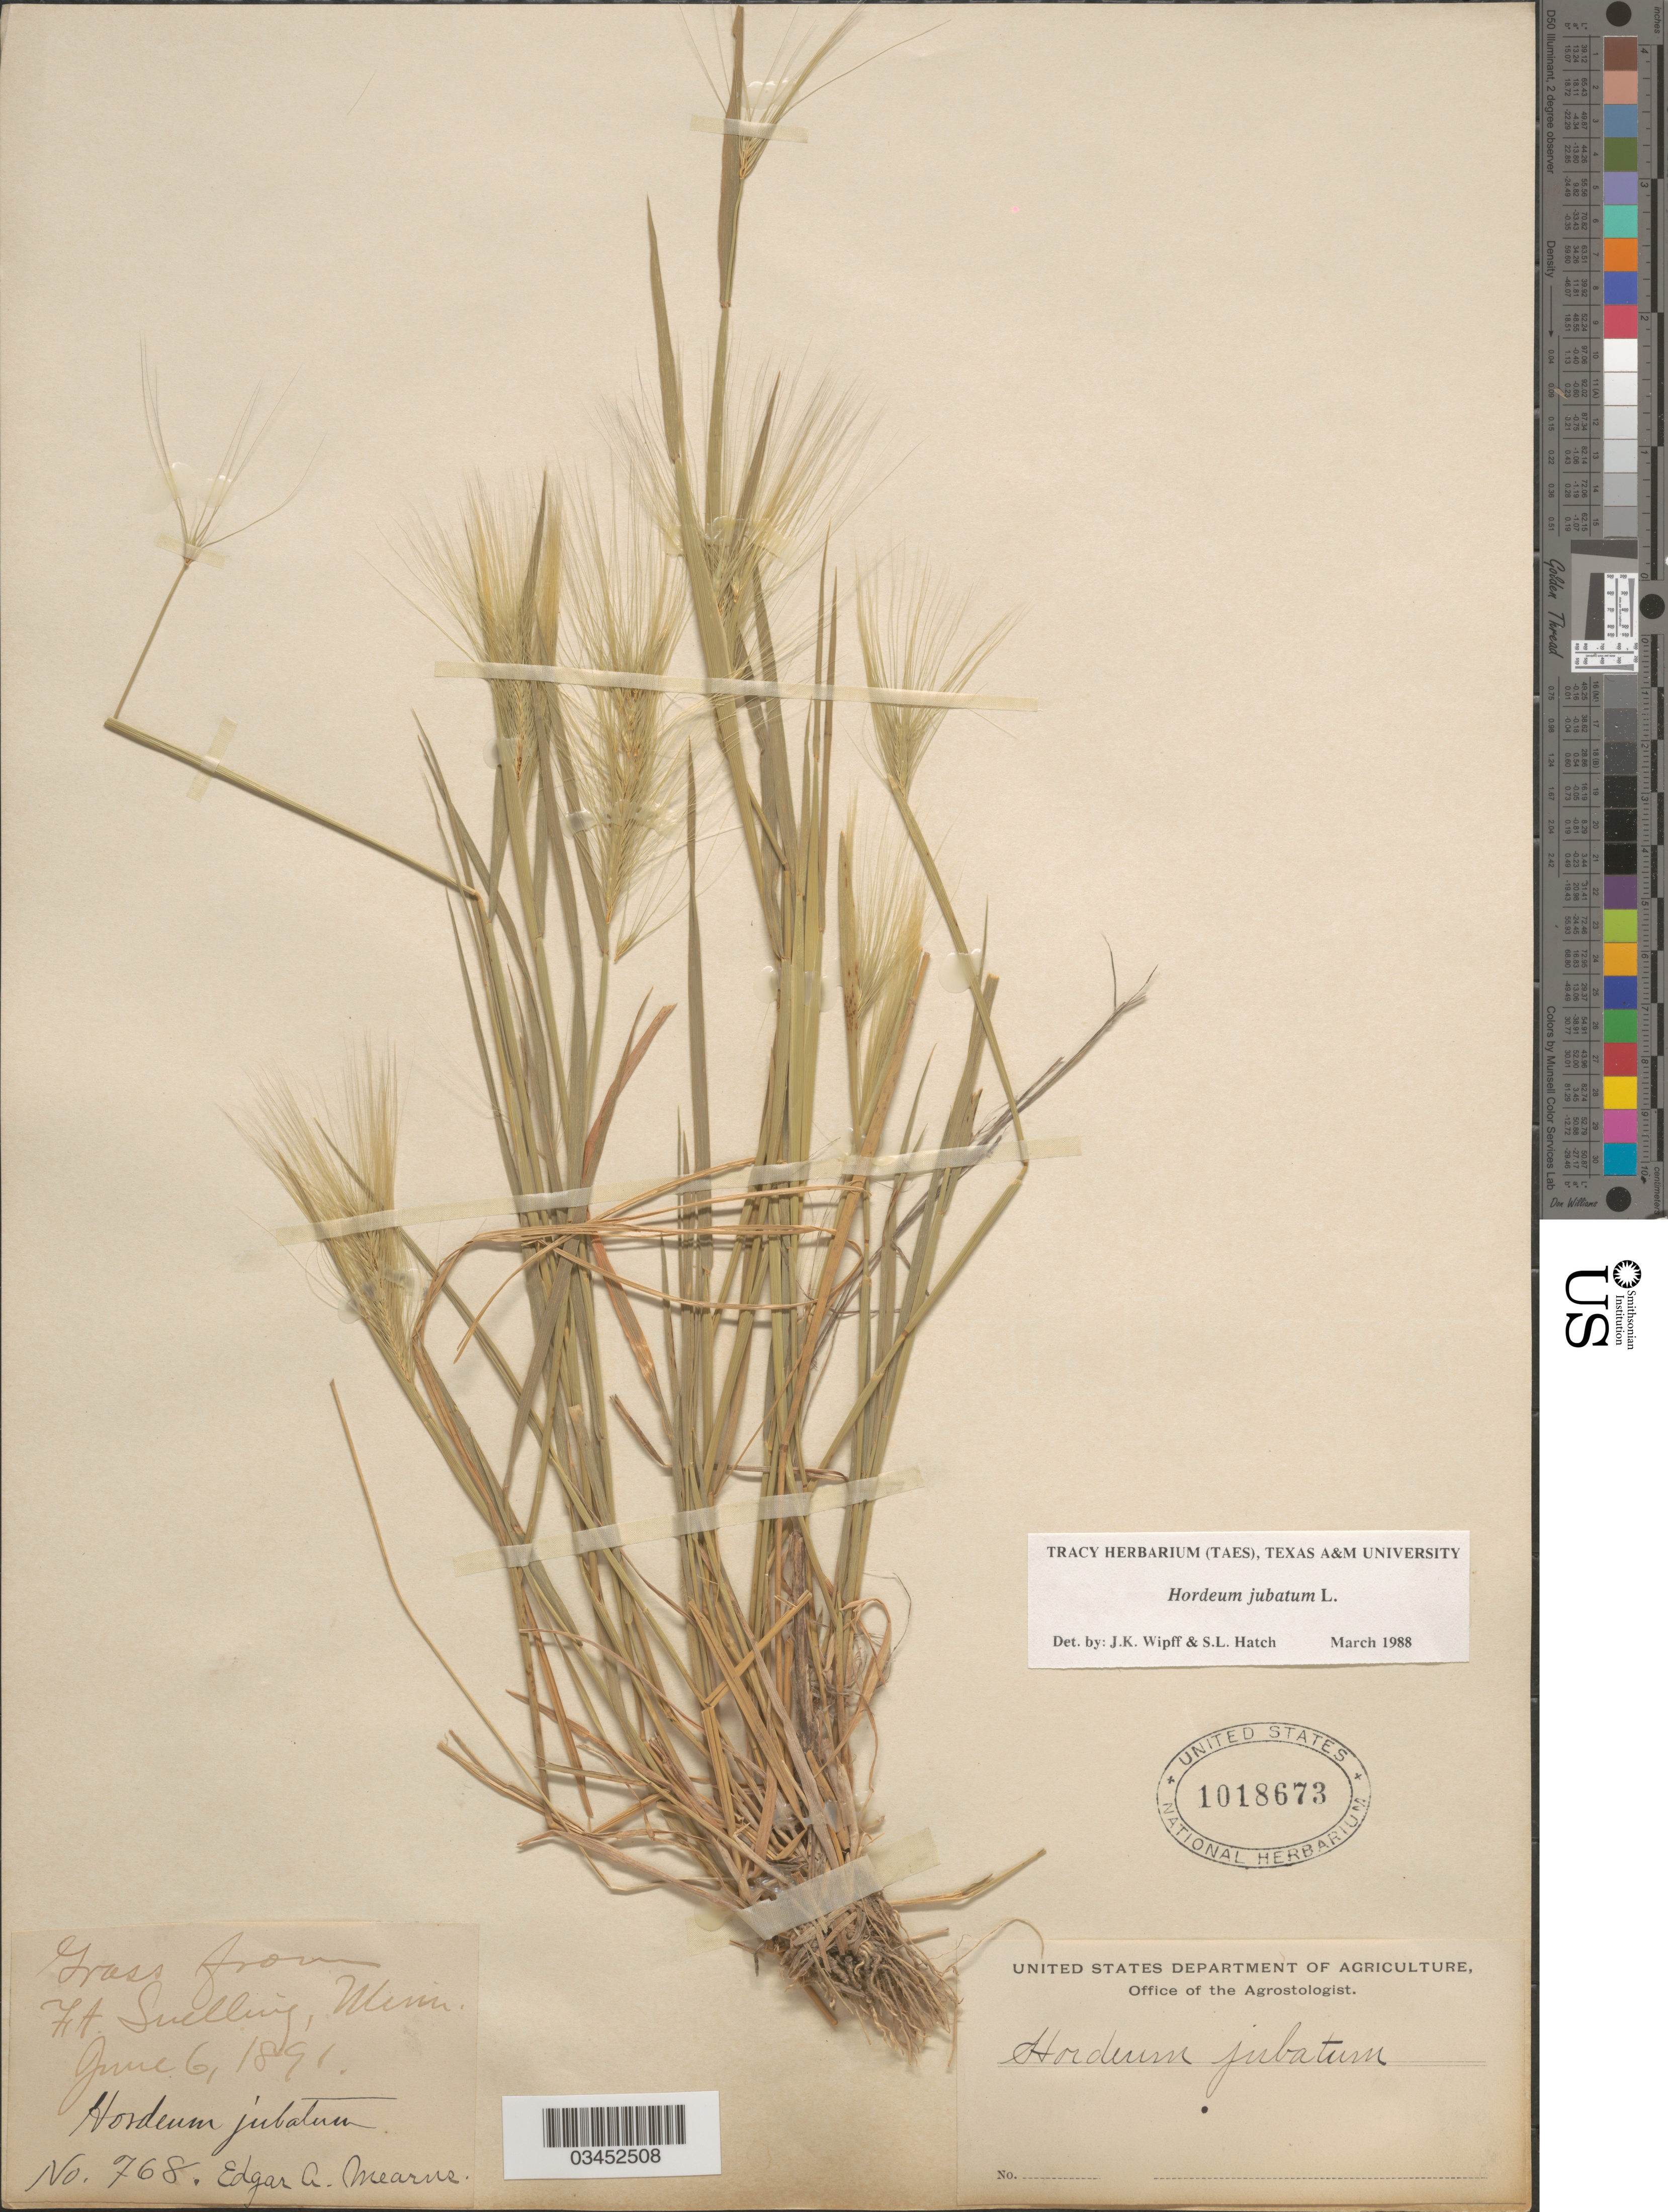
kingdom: Plantae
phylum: Tracheophyta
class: Liliopsida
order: Poales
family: Poaceae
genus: Hordeum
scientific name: Hordeum jubatum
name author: L.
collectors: E. A. Mearns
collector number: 768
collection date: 1891-06-06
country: United States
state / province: Minnesota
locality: Ft. Snelling.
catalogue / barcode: US 1018673